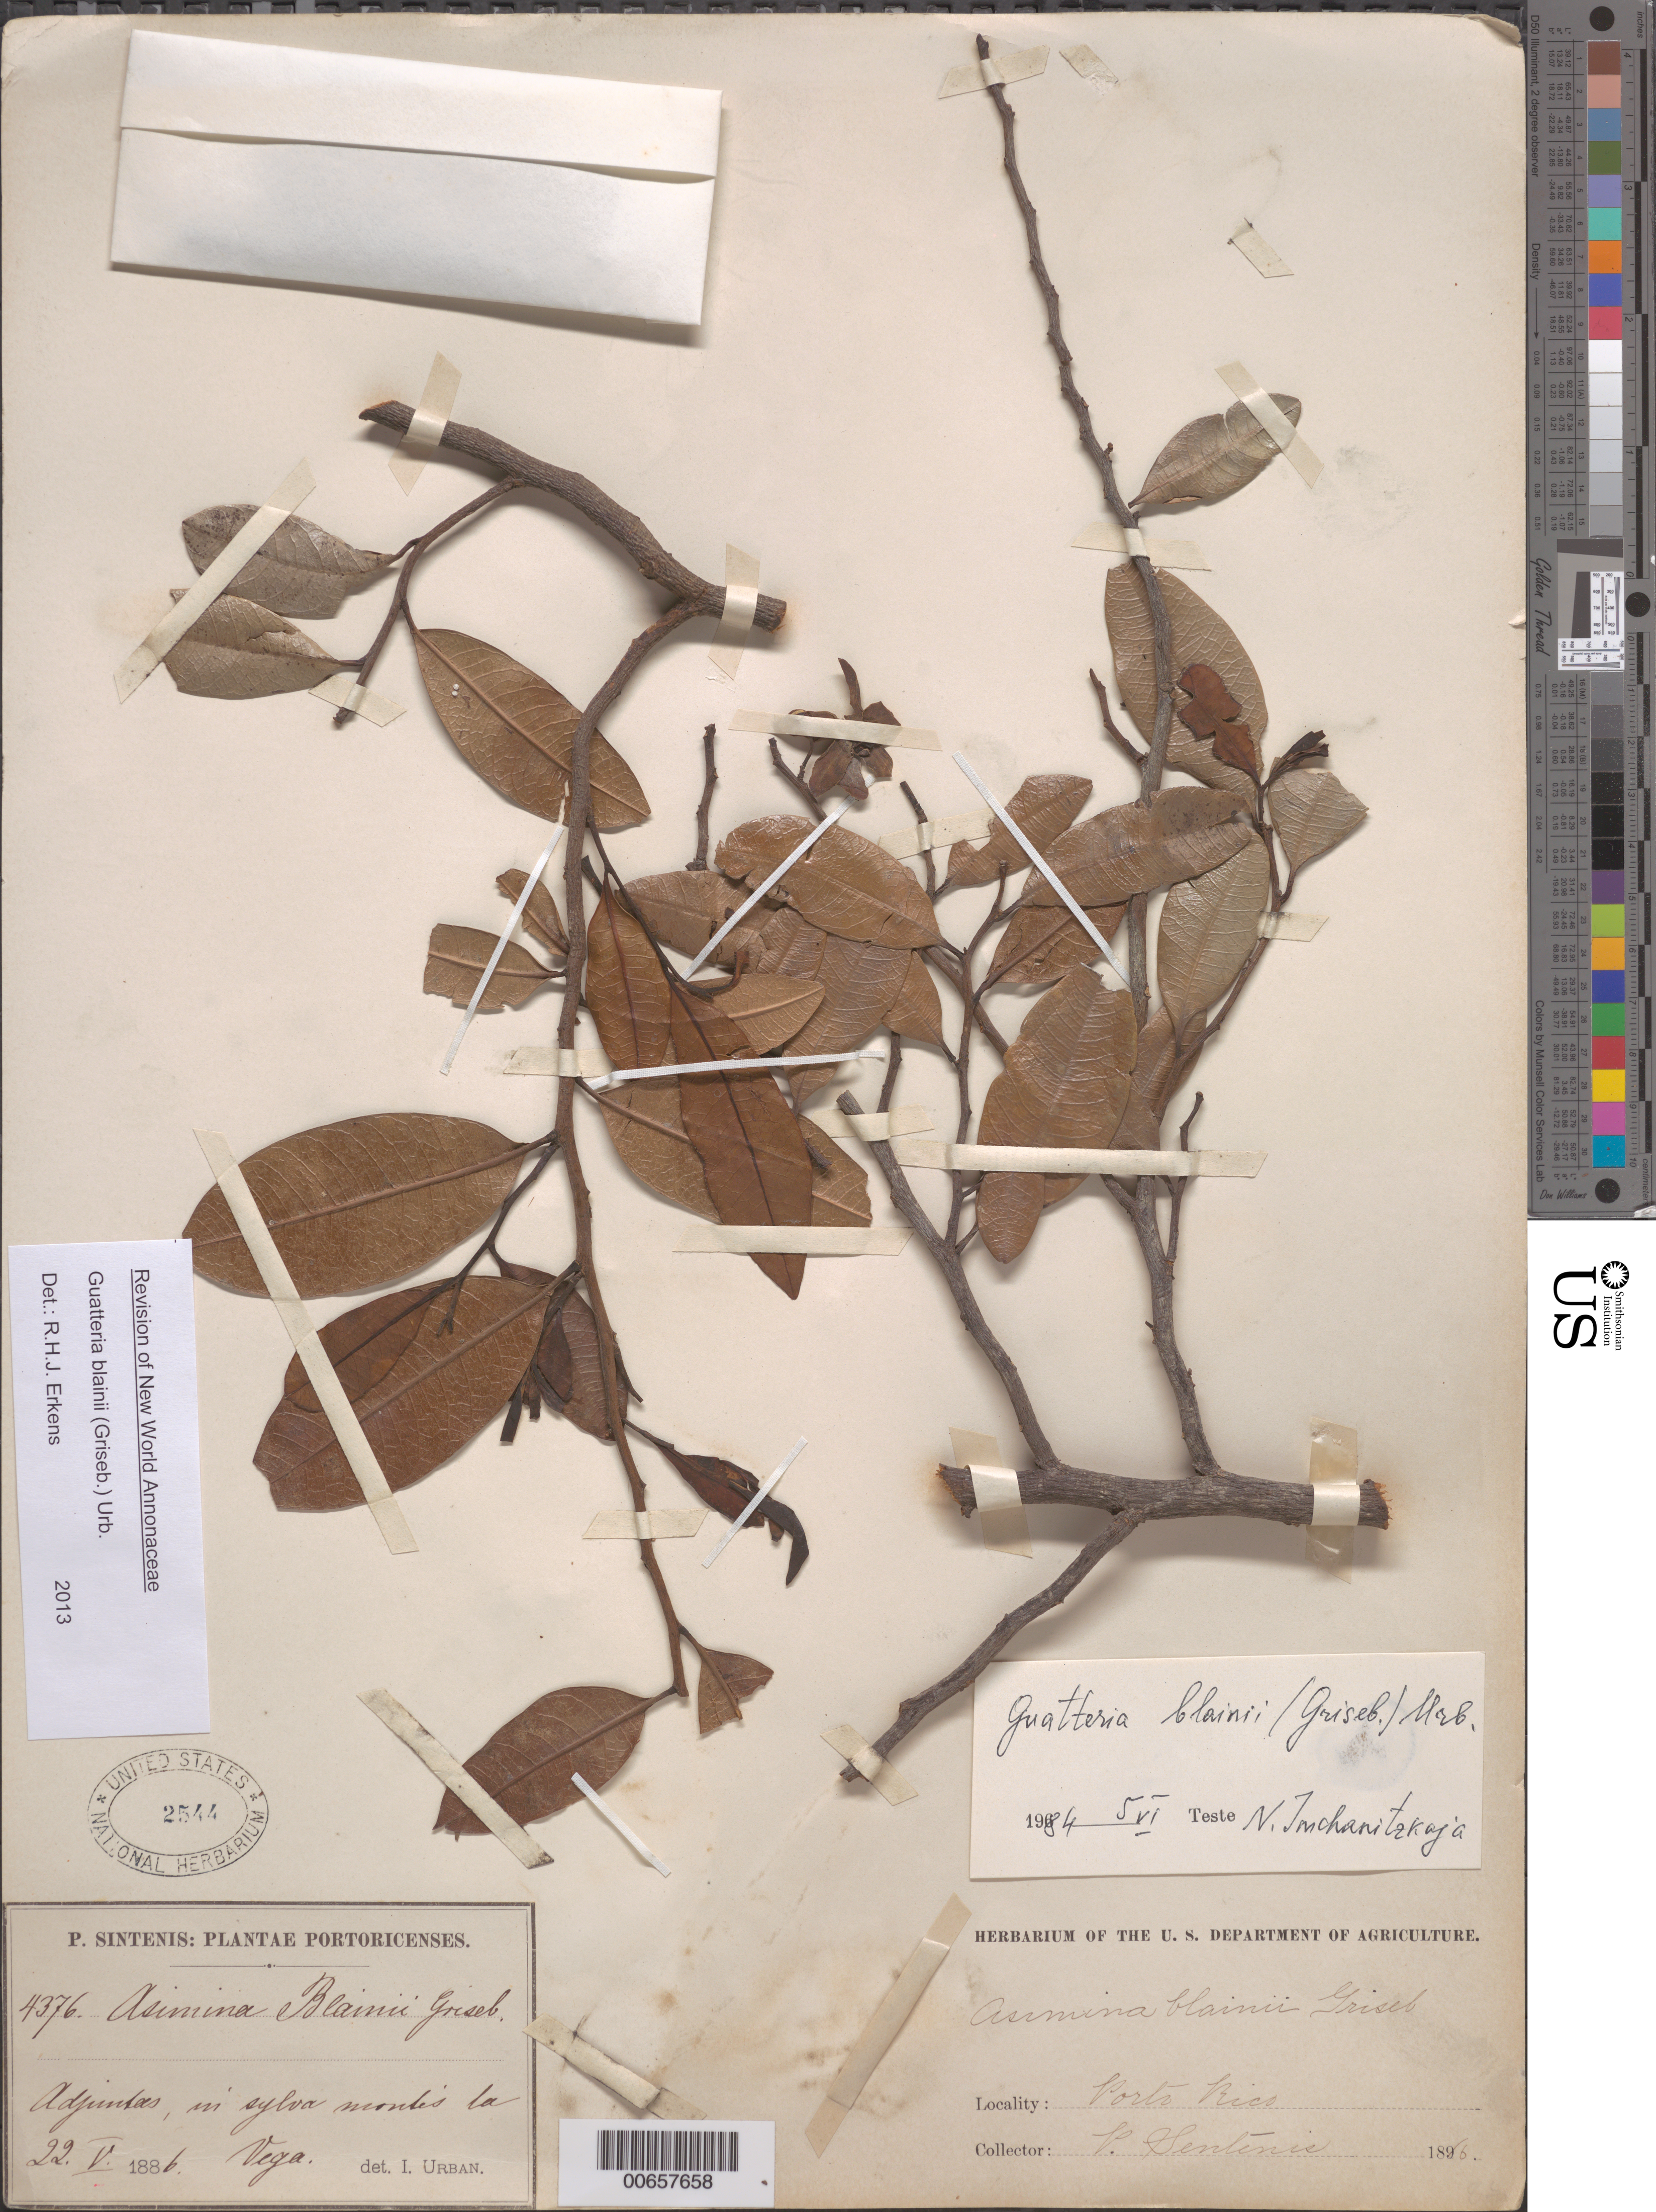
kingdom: Plantae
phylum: Tracheophyta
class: Magnoliopsida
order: Magnoliales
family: Annonaceae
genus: Guatteria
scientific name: Guatteria blainii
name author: (Griseb.) Urb.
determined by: Erkens, R. H. J.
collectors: P. Sintenis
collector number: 4376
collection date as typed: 22 May 1886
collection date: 1886-05-22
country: Puerto Rico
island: Greater Antilles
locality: Adjunta, in sylva montis la Vega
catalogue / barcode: US 2544